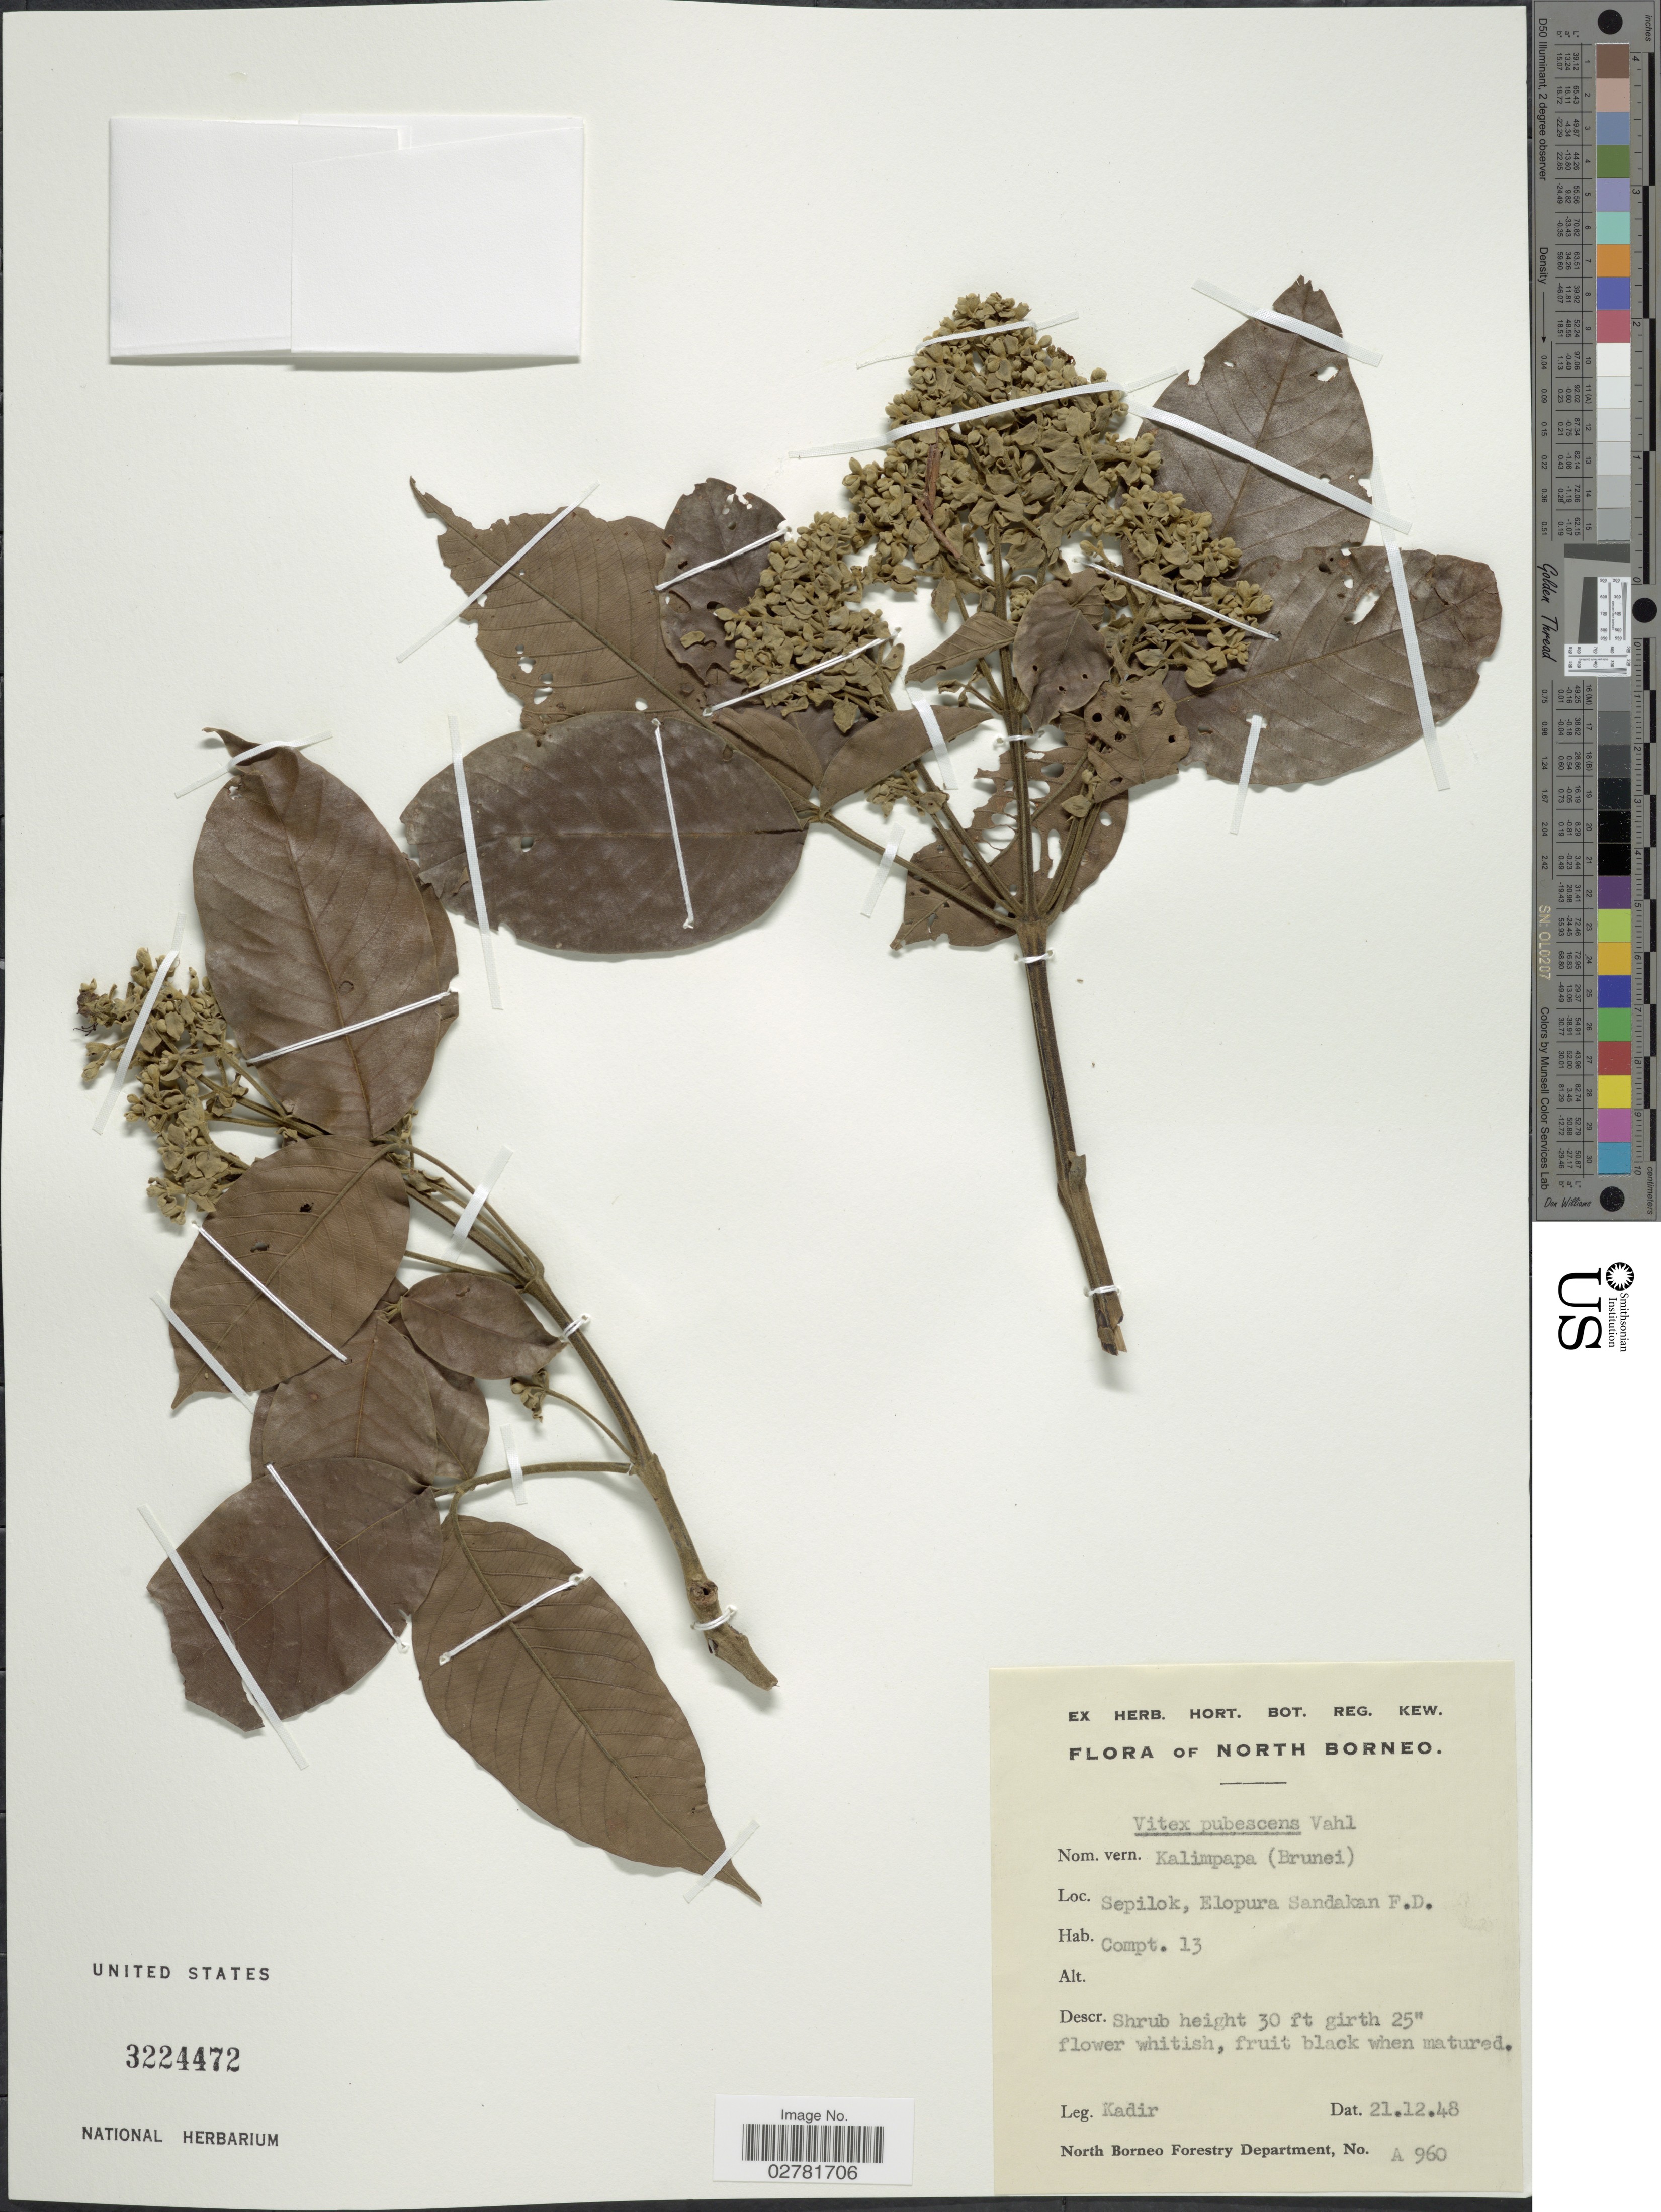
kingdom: Plantae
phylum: Tracheophyta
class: Magnoliopsida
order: Lamiales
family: Lamiaceae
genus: Vitex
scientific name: Vitex pinnata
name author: L.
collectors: -. Kadir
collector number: A960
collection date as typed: Transcribed d/m/y: 21/12/48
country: Malaysia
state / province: Sabah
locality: North Borneo. Sepilok, Elopura Sandakan F.D. Compt. 13.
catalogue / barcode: US 3224472